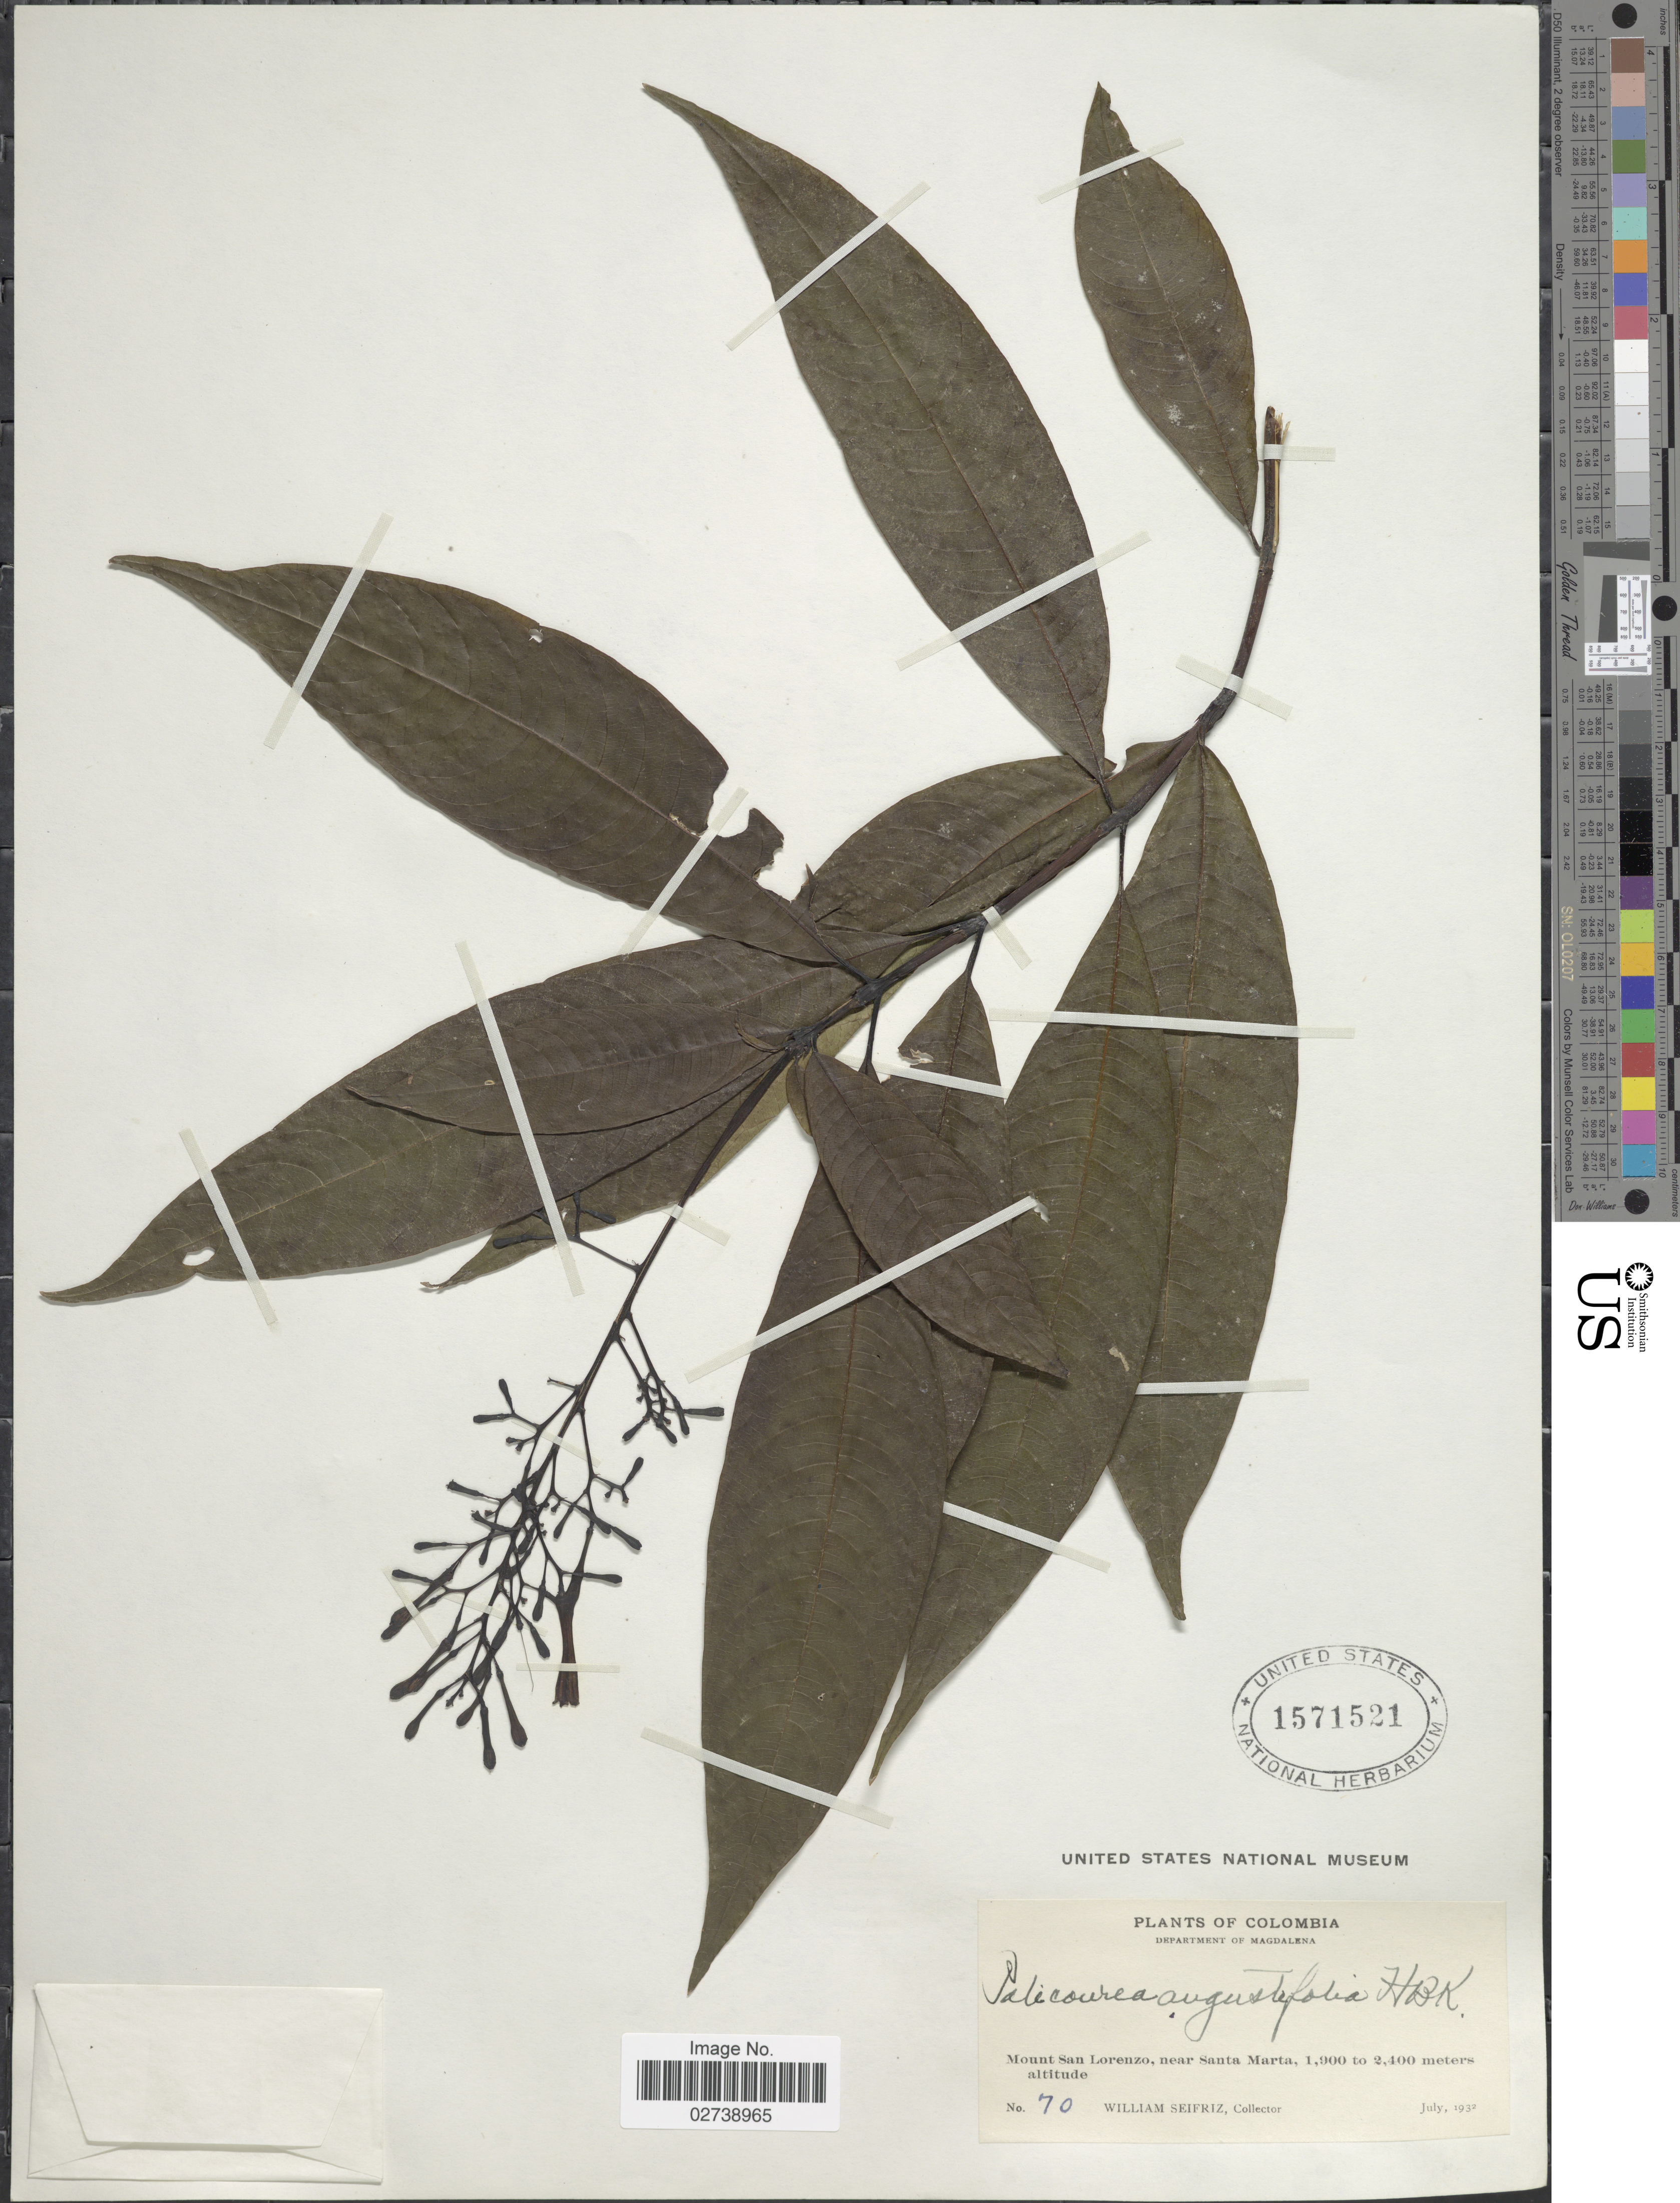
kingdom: Plantae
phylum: Tracheophyta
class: Magnoliopsida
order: Gentianales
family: Rubiaceae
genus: Palicourea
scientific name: Palicourea angustifolia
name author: Kunth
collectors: W. Seifriz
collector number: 70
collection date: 1932-07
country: Colombia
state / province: Magdalena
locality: Department of Magdalena, Mount San Lorenzo, near Santa Marta.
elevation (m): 1900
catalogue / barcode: US 1571521